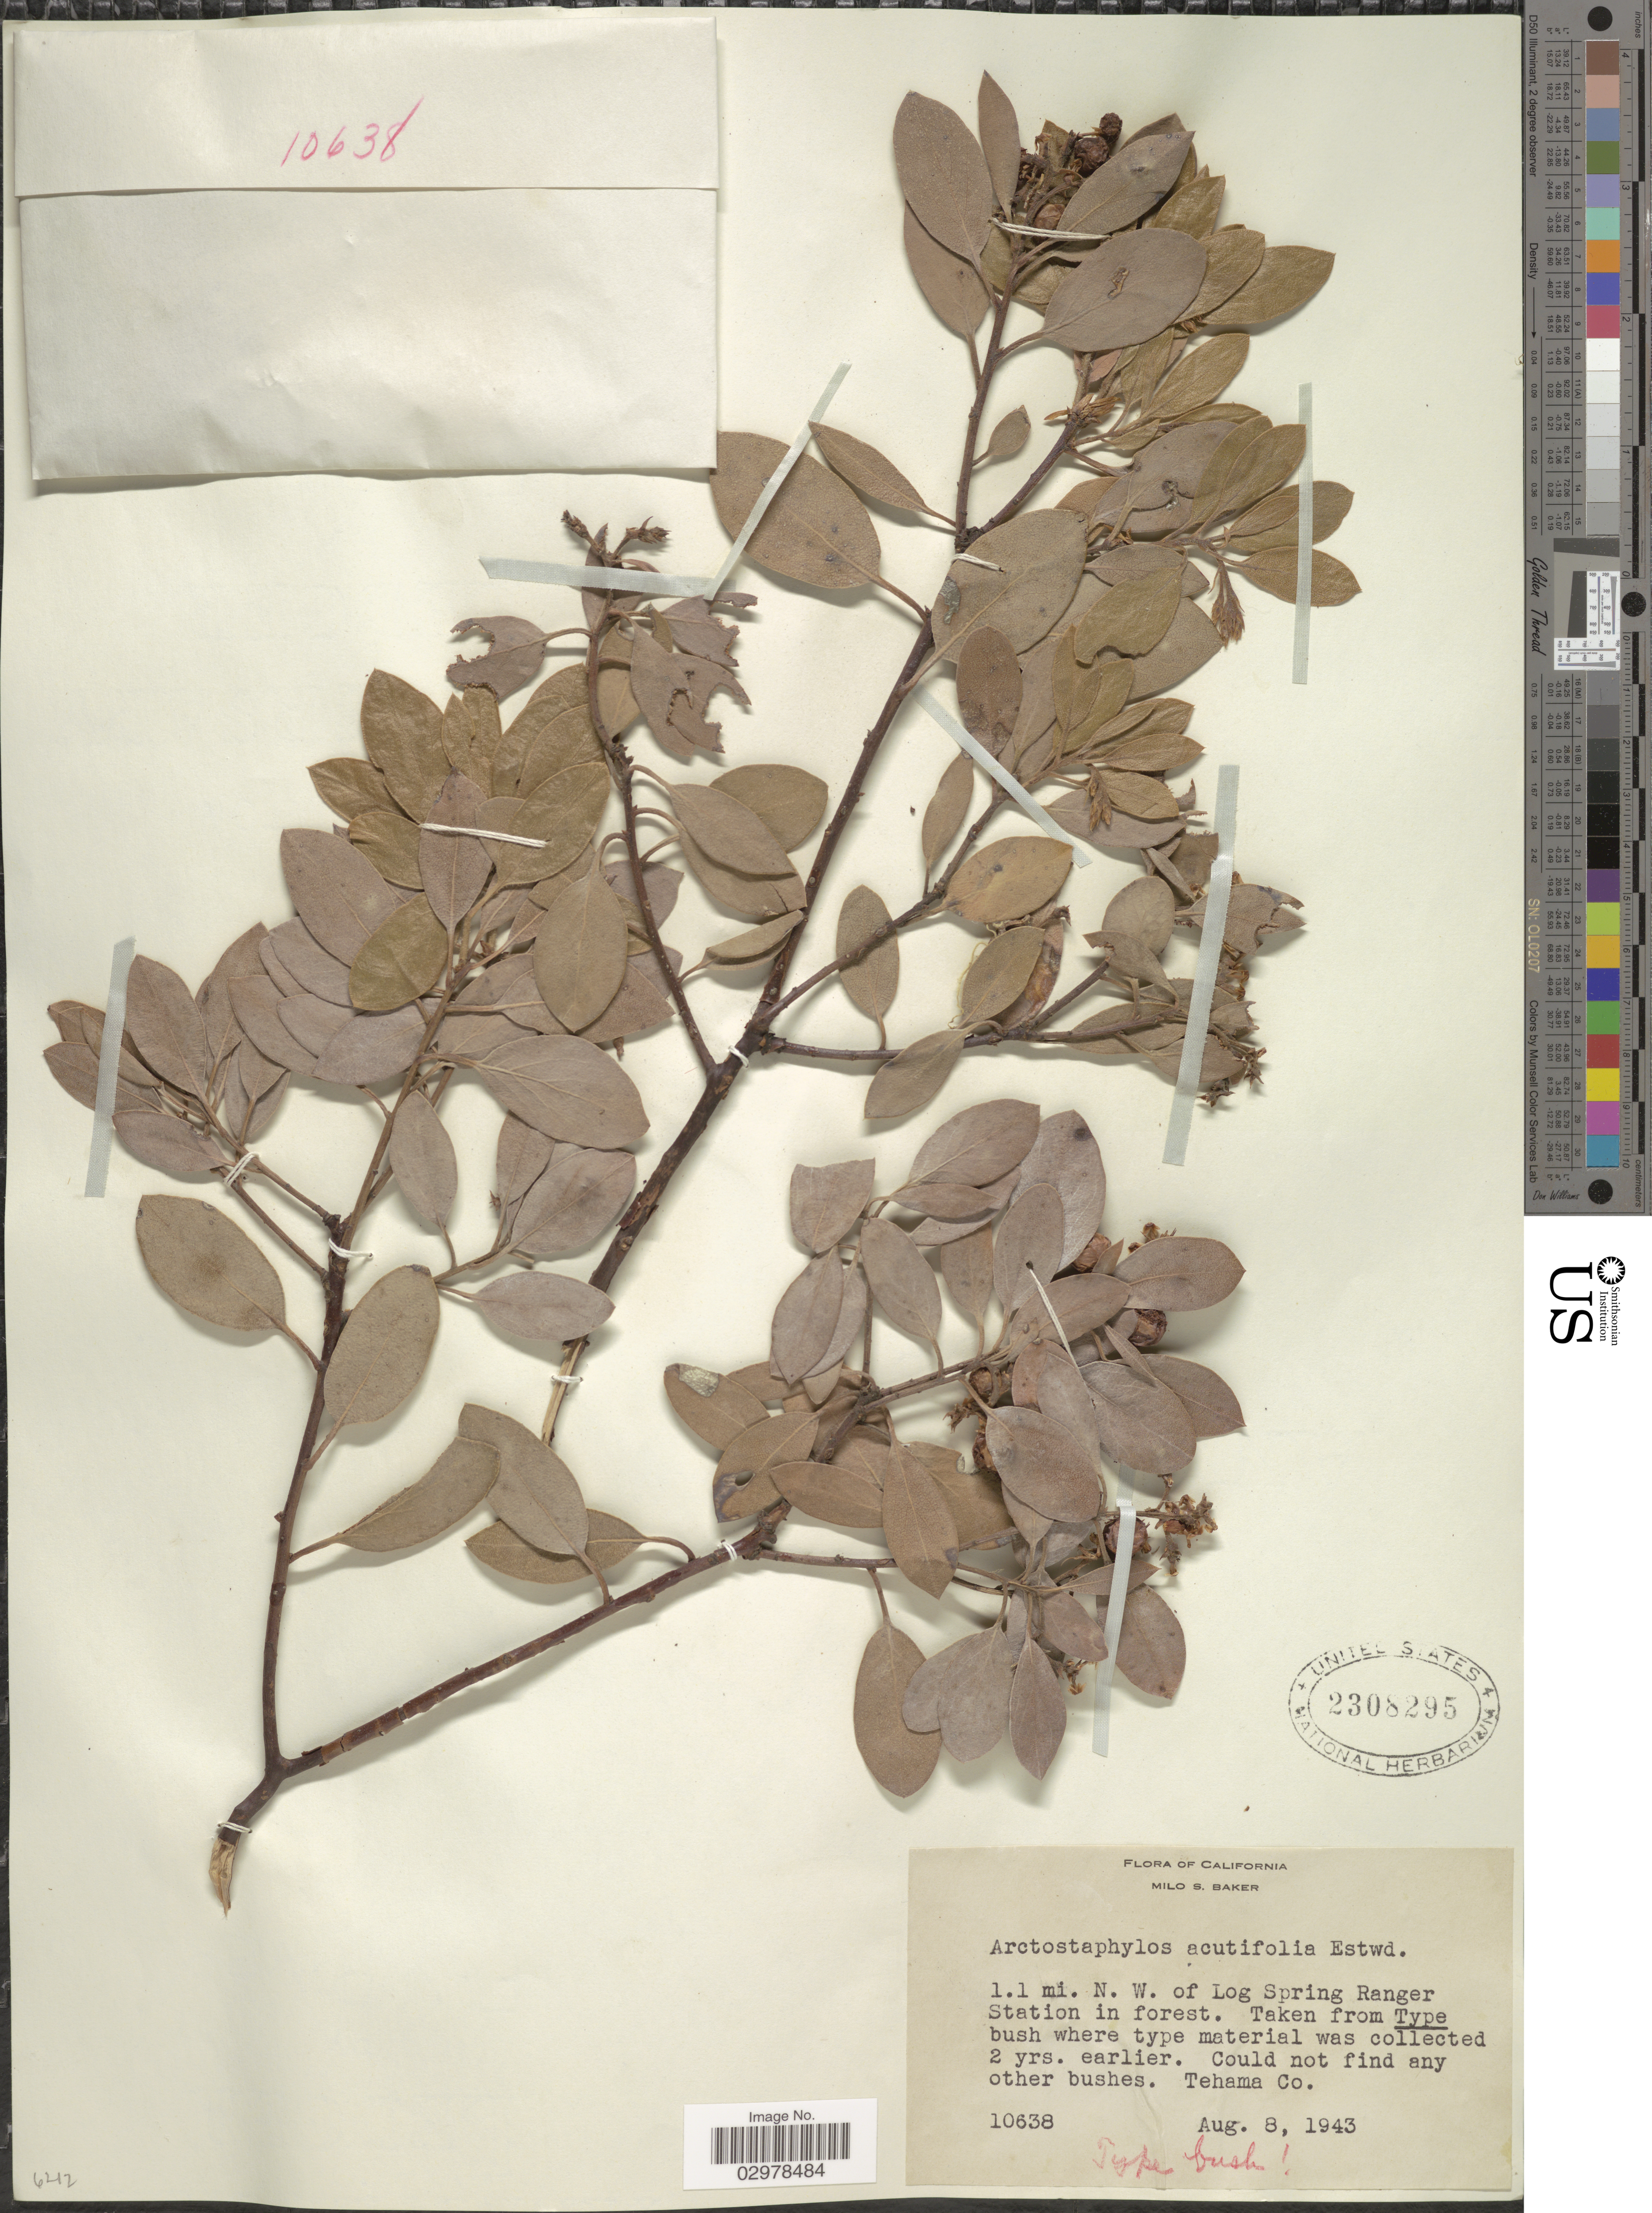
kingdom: Plantae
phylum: Tracheophyta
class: Magnoliopsida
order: Ericales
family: Ericaceae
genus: Arctostaphylos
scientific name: Arctostaphylos acutifolia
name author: Eastw.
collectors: M. S. Baker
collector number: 10638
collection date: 1943-08-08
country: United States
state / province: California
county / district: Tehama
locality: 1.1 mi. N. W. of Log Spring Ranger Station in forest, Tehama Co.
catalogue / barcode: US 2308295